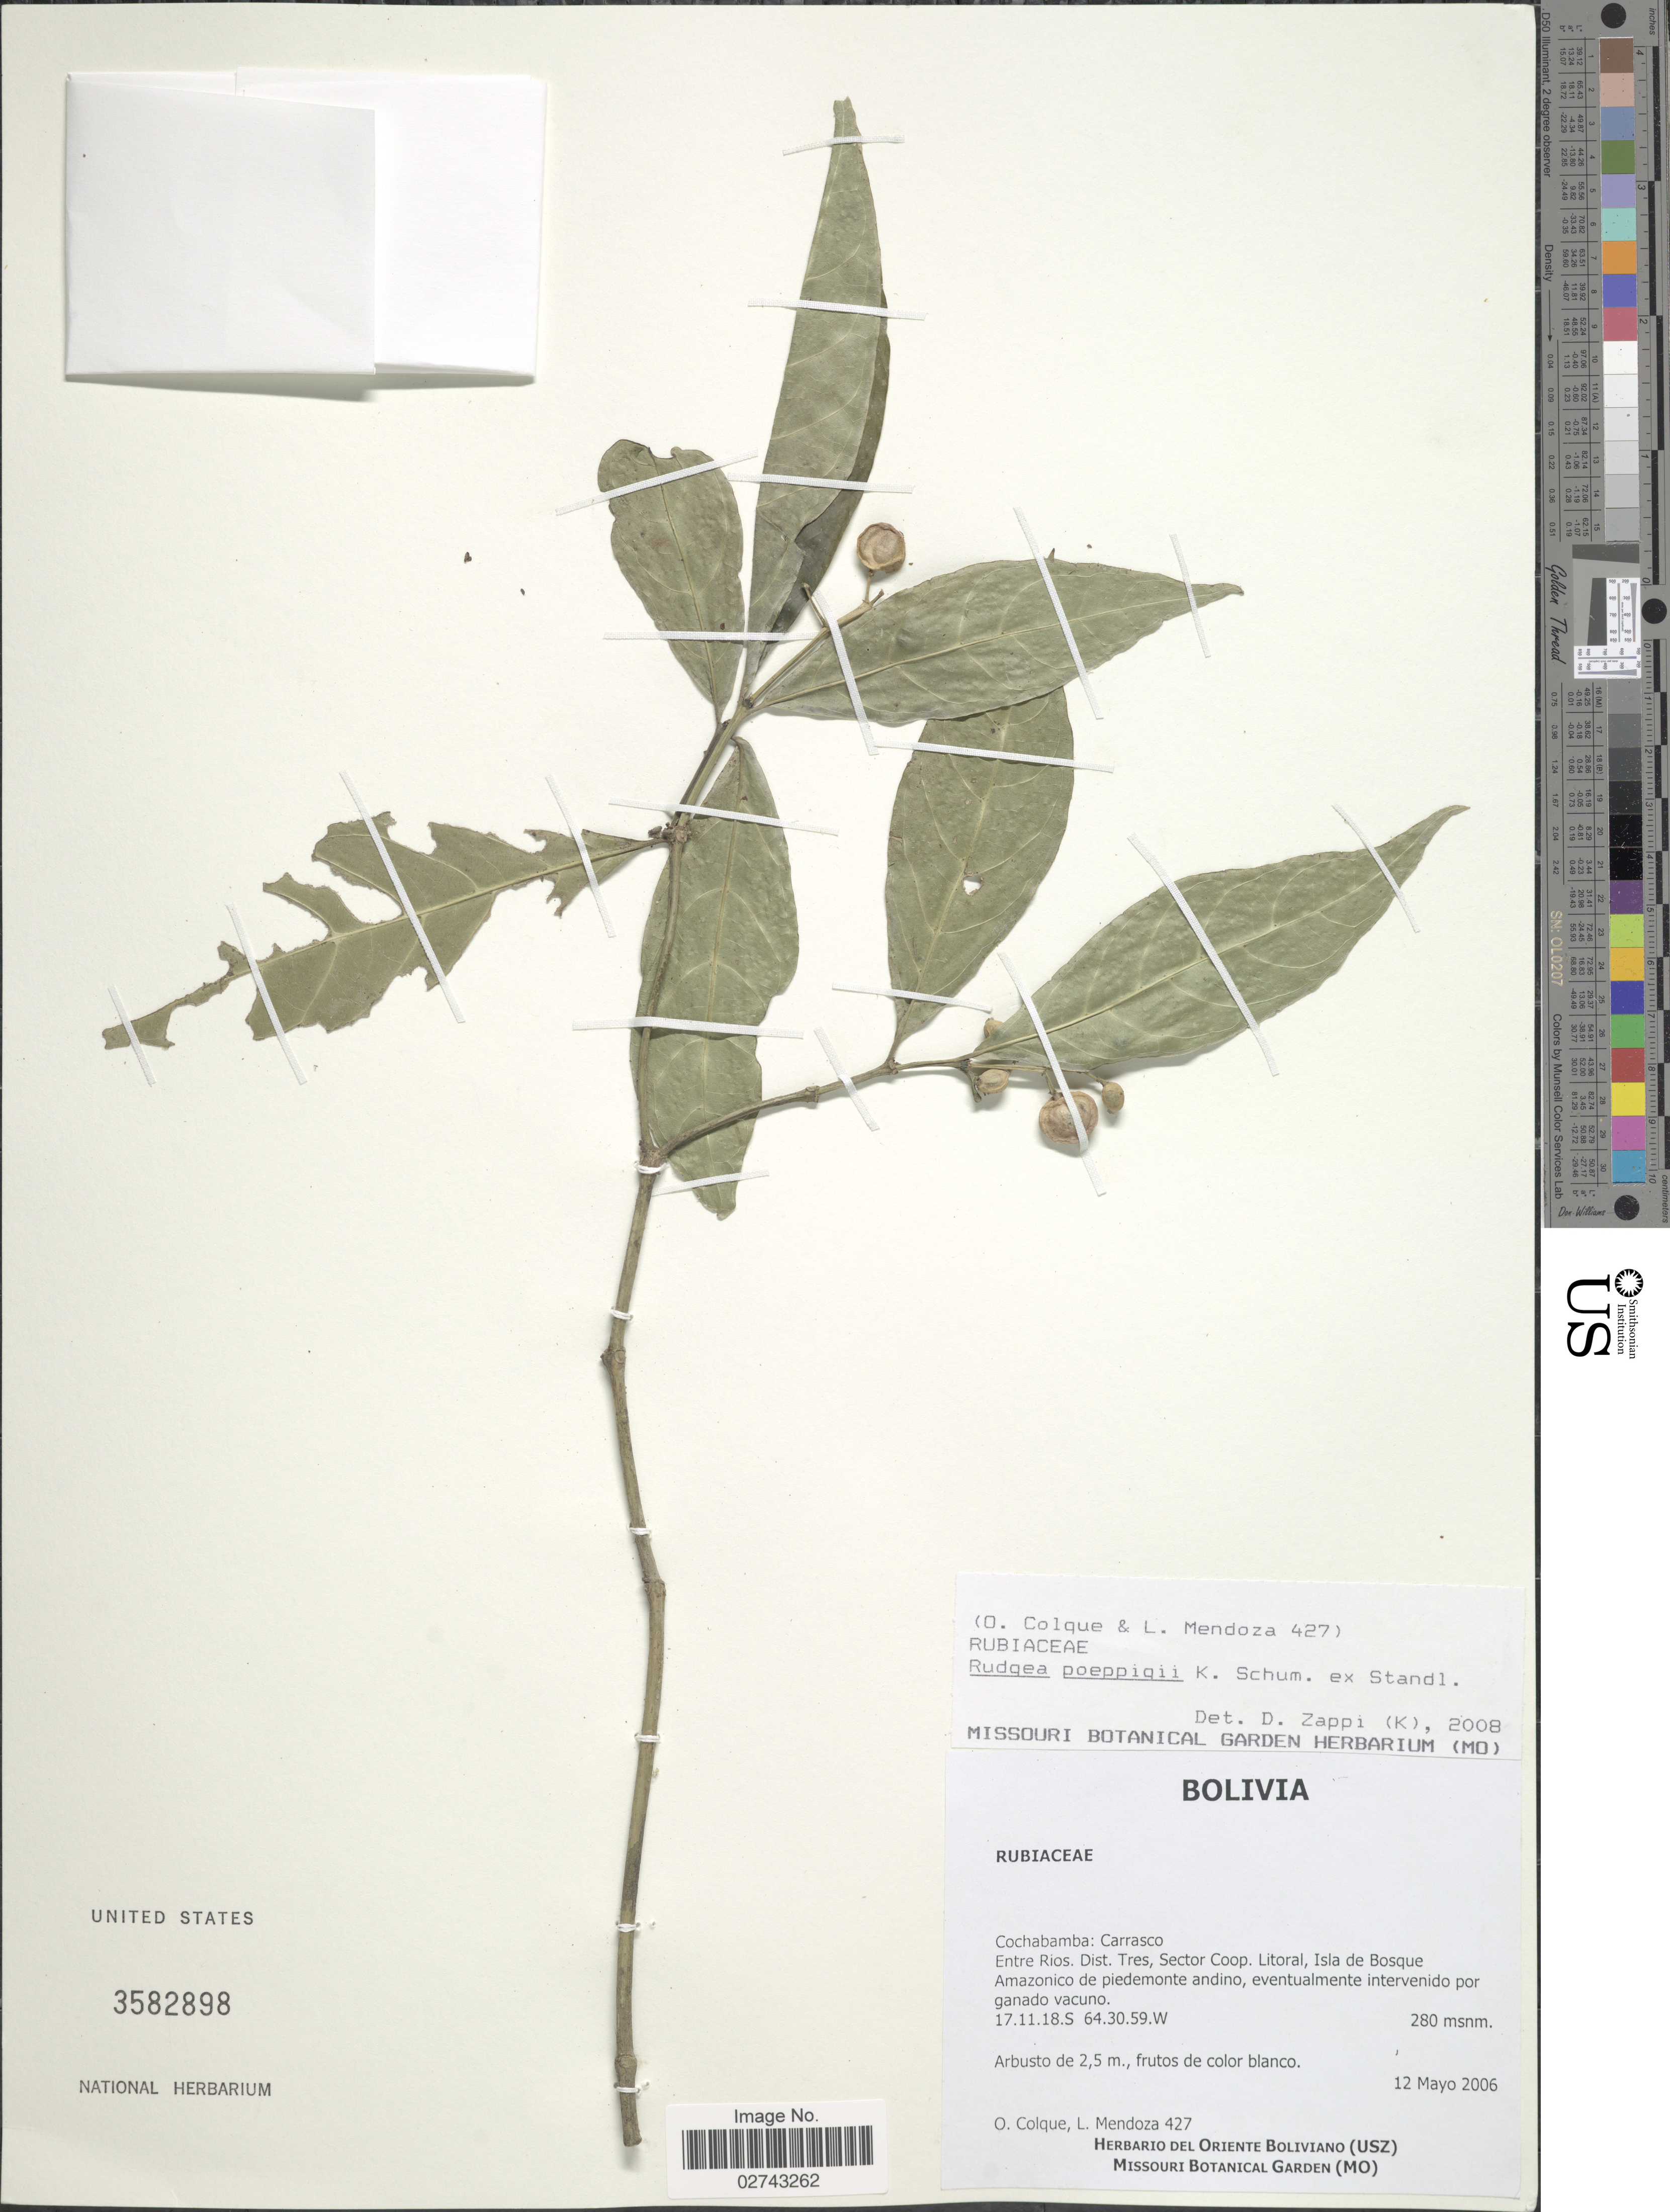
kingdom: Plantae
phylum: Tracheophyta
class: Magnoliopsida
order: Gentianales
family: Rubiaceae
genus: Rudgea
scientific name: Rudgea poeppigii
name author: Schum.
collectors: O. Colque & L. Mendoza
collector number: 427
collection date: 2006-05-12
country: Bolivia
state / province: Cochabamba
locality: Carrasco. Entre Rios. Dist. Tres, Sector Coop. Litoral, Isla de Bosque Amazonico de piedemonte andina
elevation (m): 280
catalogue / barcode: US 3582898